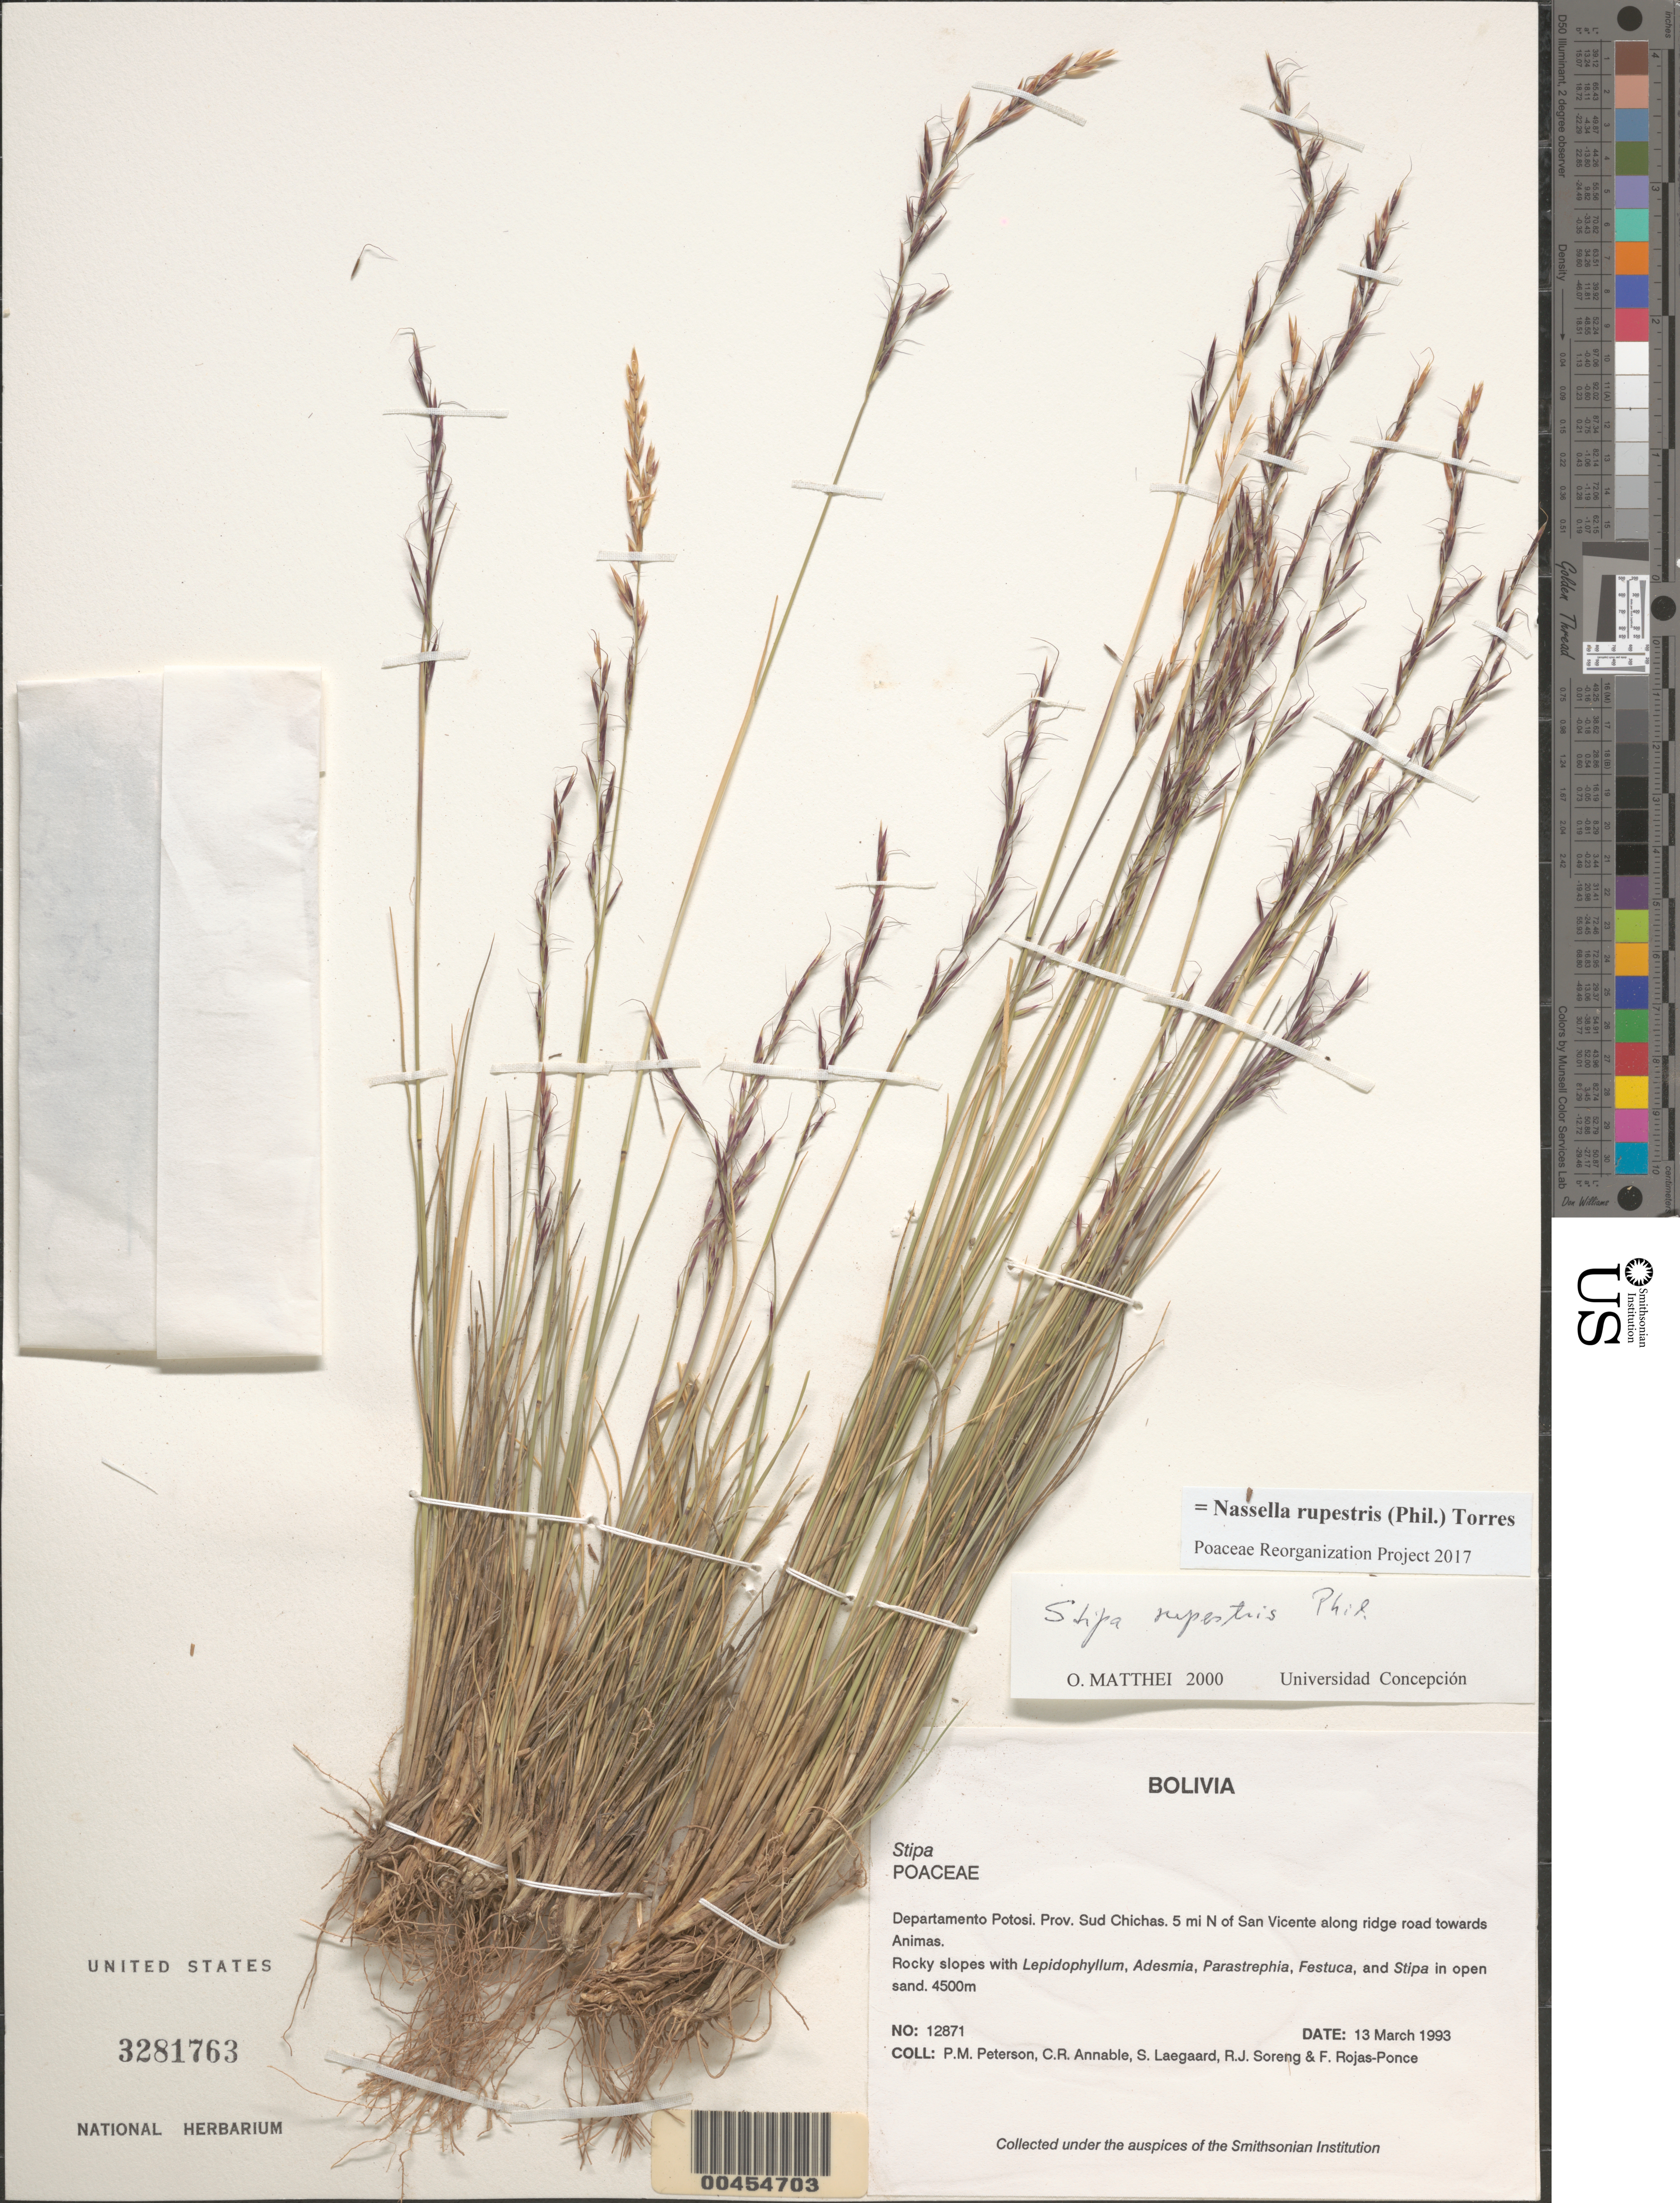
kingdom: Plantae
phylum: Tracheophyta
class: Liliopsida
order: Poales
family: Poaceae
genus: Nassella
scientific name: Nassella rupestris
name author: (Phil.) A.M. Torres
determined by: Poaceae Reorganization Project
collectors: P. M. Peterson, C. R. Annable, S. Lægaard, R. J. Soreng & F. Rojas-Ponce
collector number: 12871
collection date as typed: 13 Mar 1993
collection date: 1993-03-13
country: Bolivia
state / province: Potosí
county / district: Sud Chichas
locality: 5 mi N of San Vicente along ridge road towards Animas.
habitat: Rocky slopes with Lepidophyllum, Adesmia, Parastrephia, Festuca, and Stipa in open sand.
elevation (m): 4500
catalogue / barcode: US 3281763